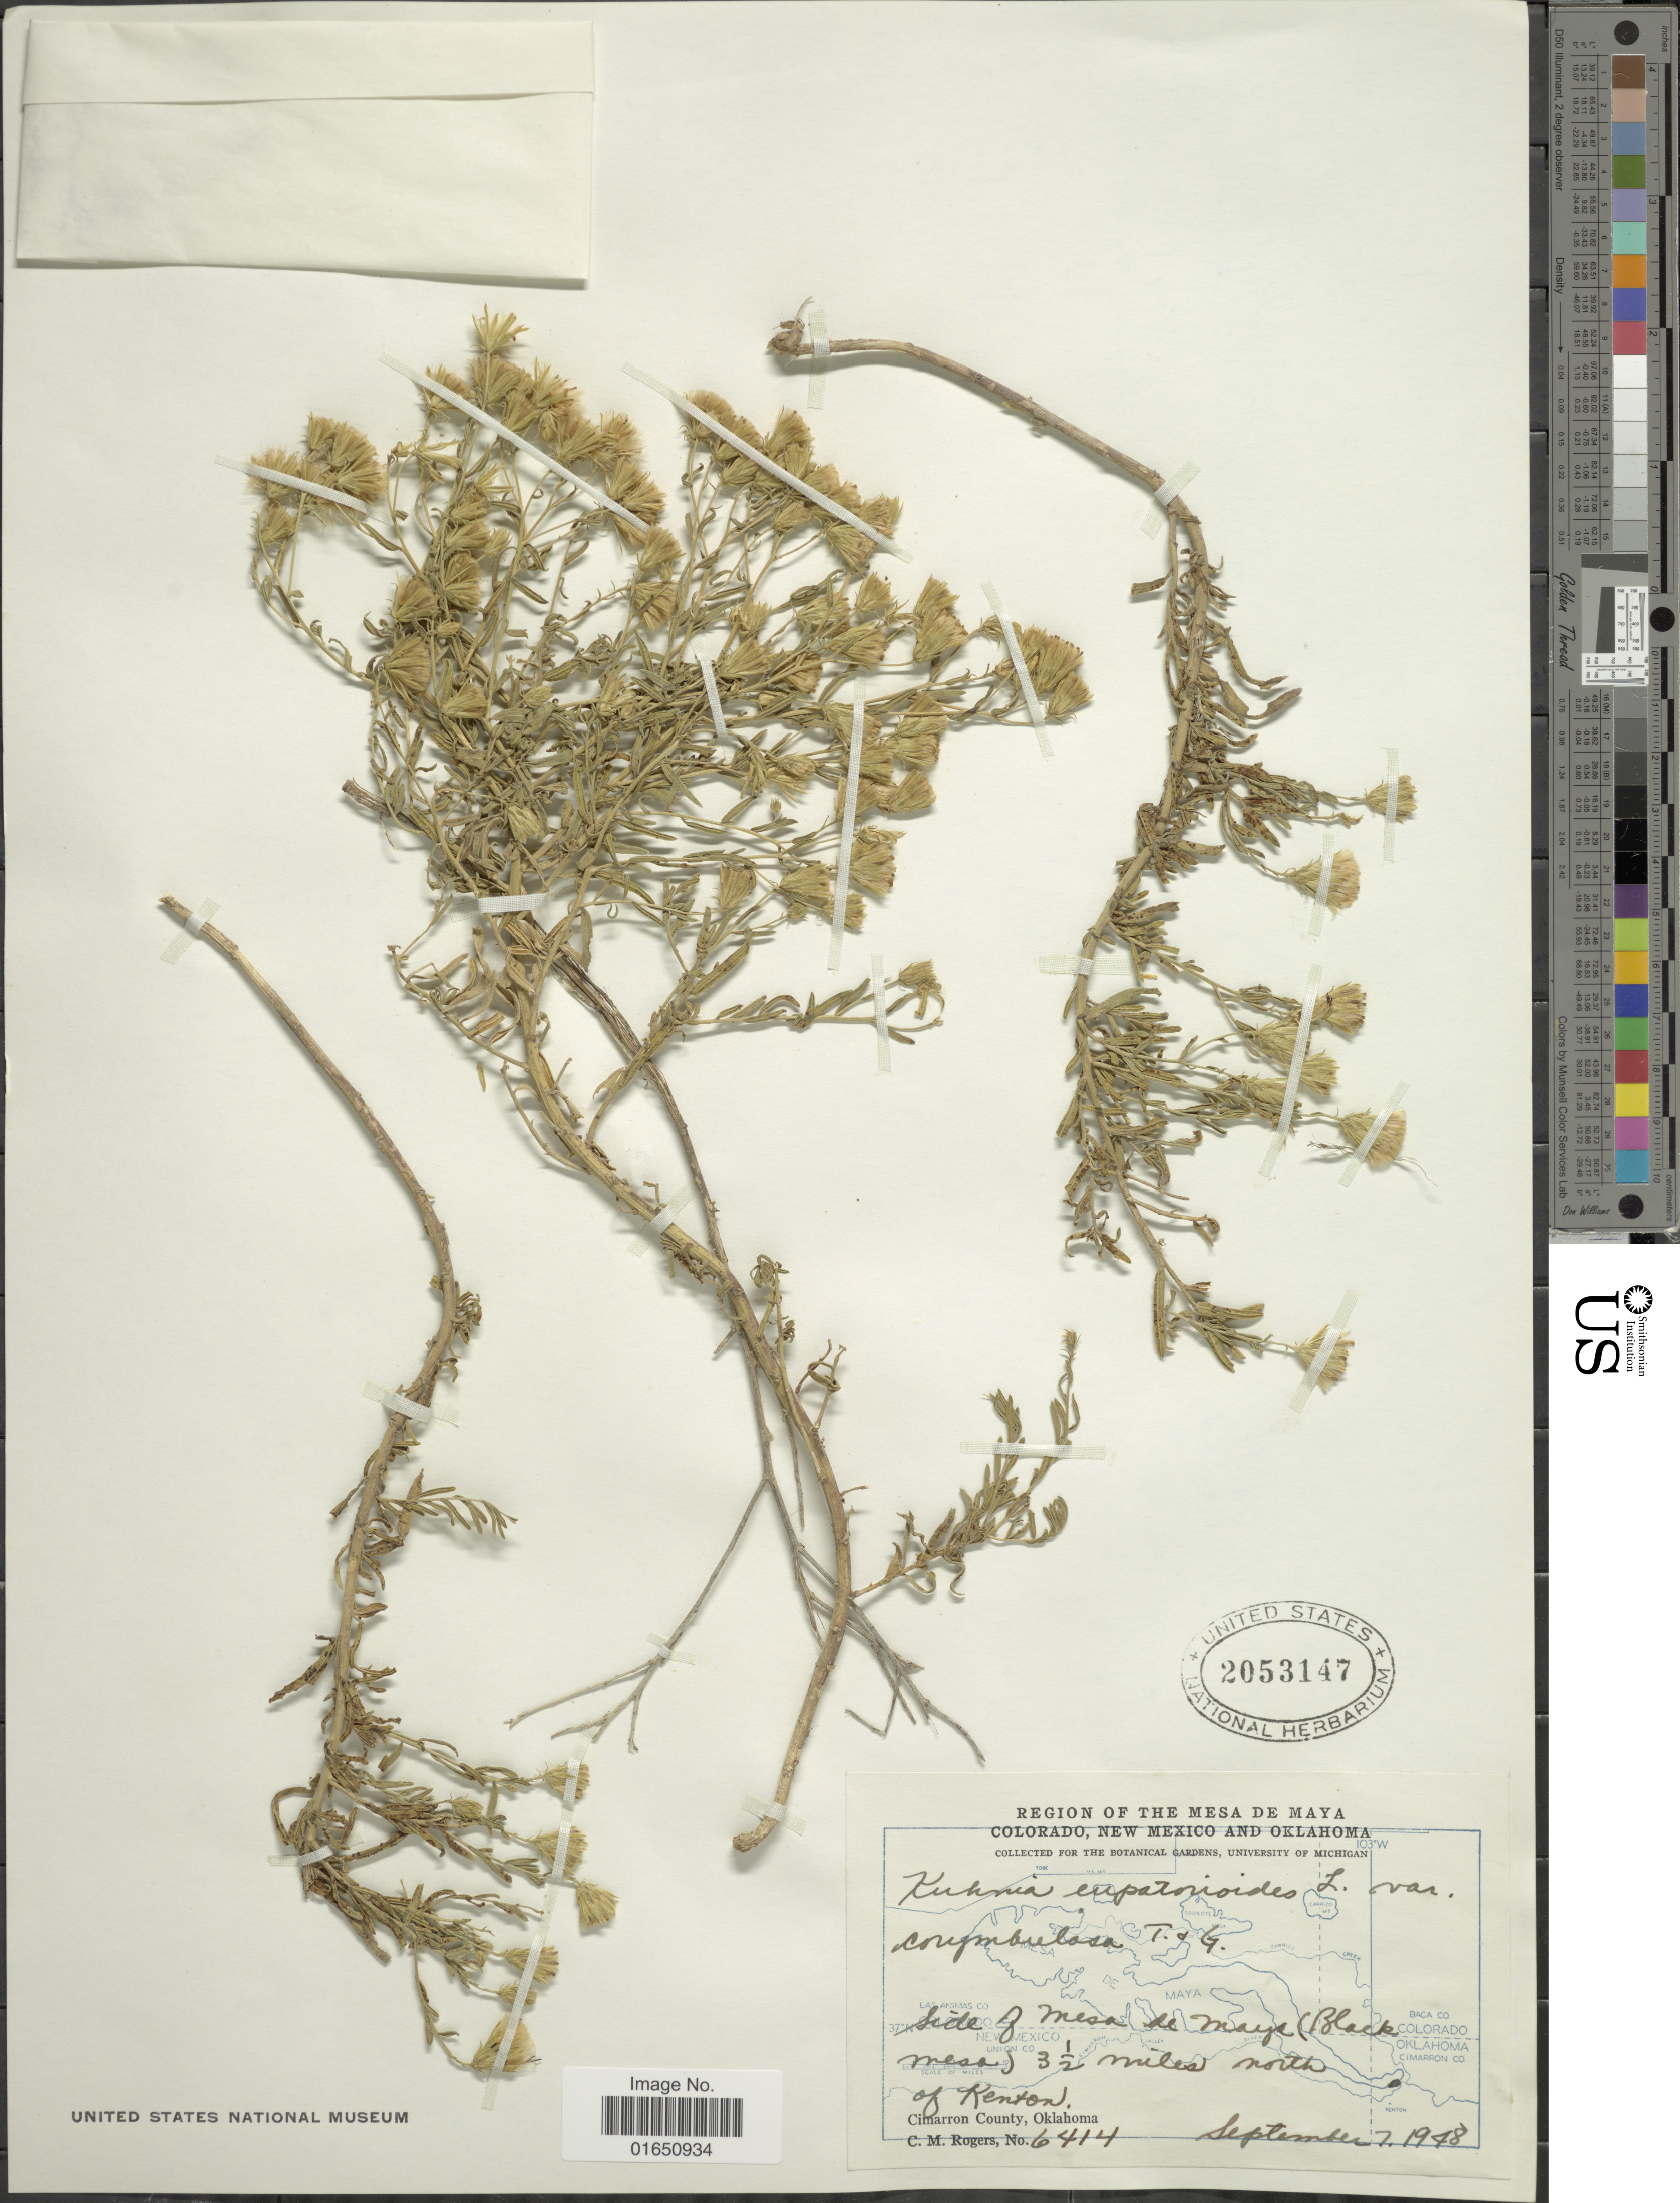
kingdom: Plantae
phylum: Tracheophyta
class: Magnoliopsida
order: Asterales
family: Asteraceae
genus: Brickellia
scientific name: Brickellia eupatorioides var. corymbulosa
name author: (Torr. & A. Gray) Shinners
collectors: C. M. Rogers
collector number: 6414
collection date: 1948-09-07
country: United States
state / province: Oklahoma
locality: Region of The Mesa De Maya. Side of Mesa de Maya (Black mesa) 3½ miles north of Kenton. Cimarron County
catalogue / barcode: US 2053147